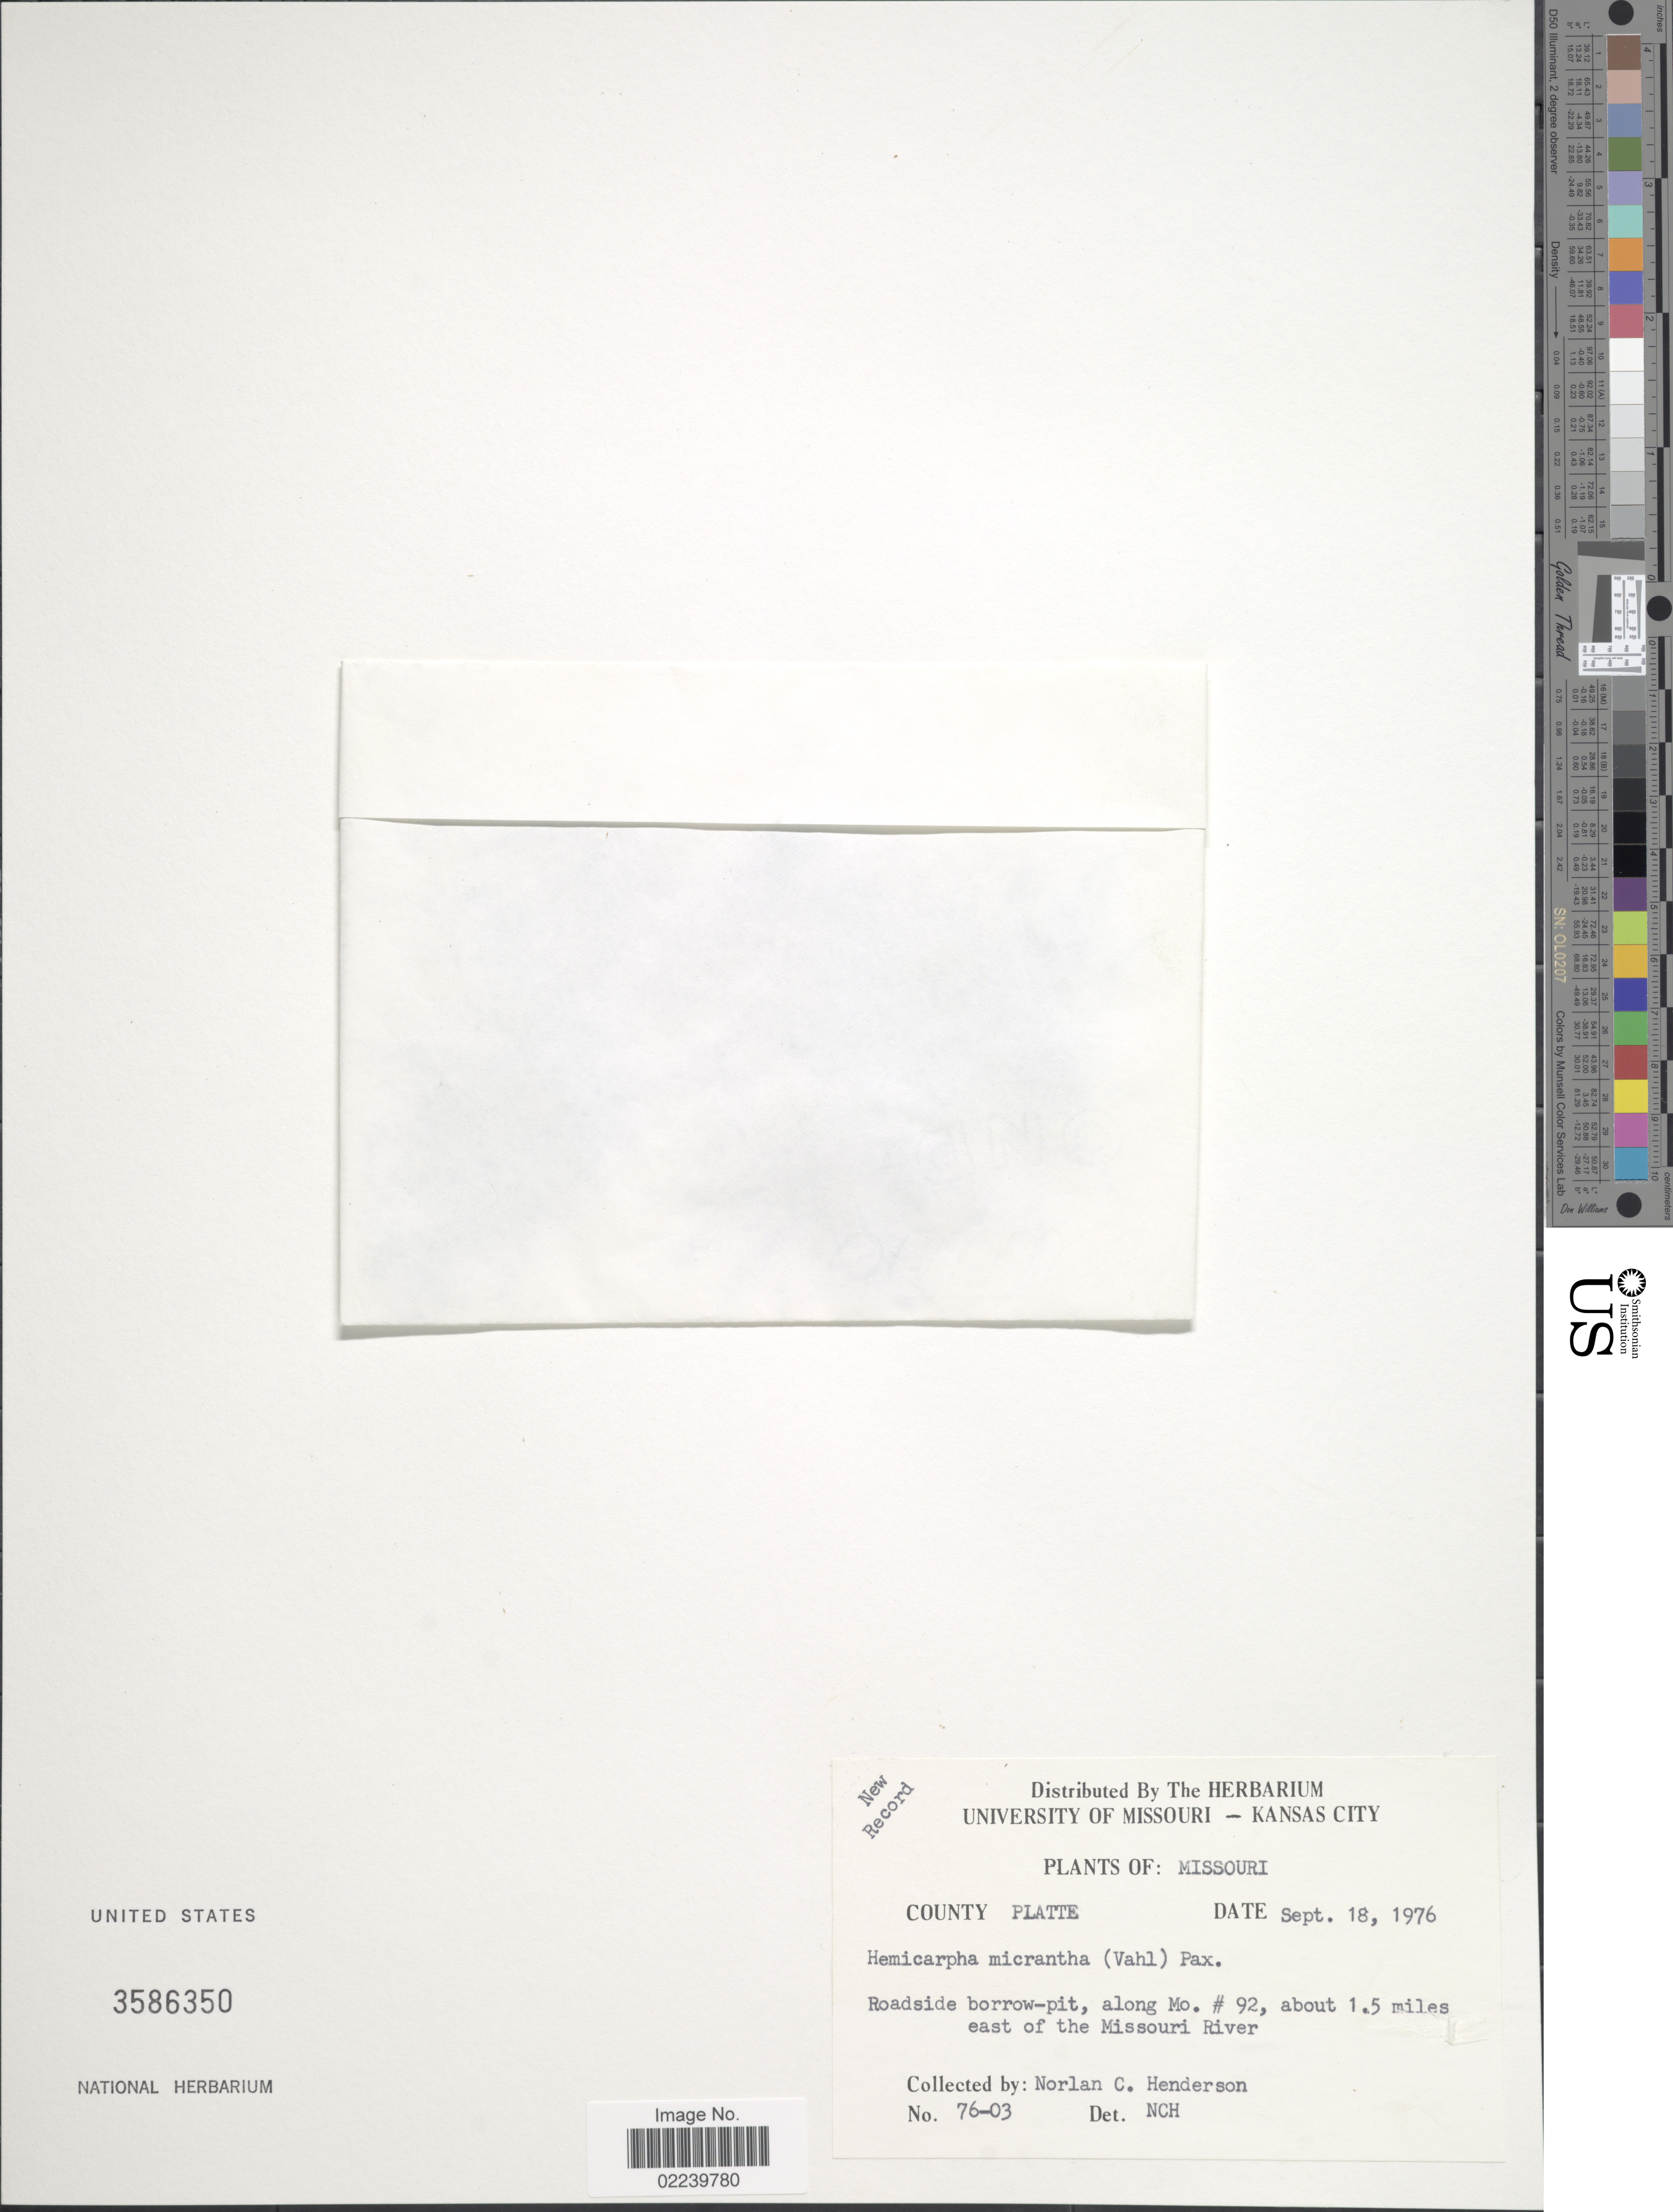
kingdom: Plantae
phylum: Tracheophyta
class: Liliopsida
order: Poales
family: Cyperaceae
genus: Cyperus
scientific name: Cyperus subsquarrosus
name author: (Muhl.) Bauters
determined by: Strong, M. T., (US), Smithsonian Institution - National Museum of Natural History (UNITED STATES)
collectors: N. C. Henderson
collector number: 76-03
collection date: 1976-09-18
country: United States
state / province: Missouri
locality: County Platte, Roadsidee borrow-pit, along Mo. #92, about 1.5 miles east of the Missouri River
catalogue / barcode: US 3586350